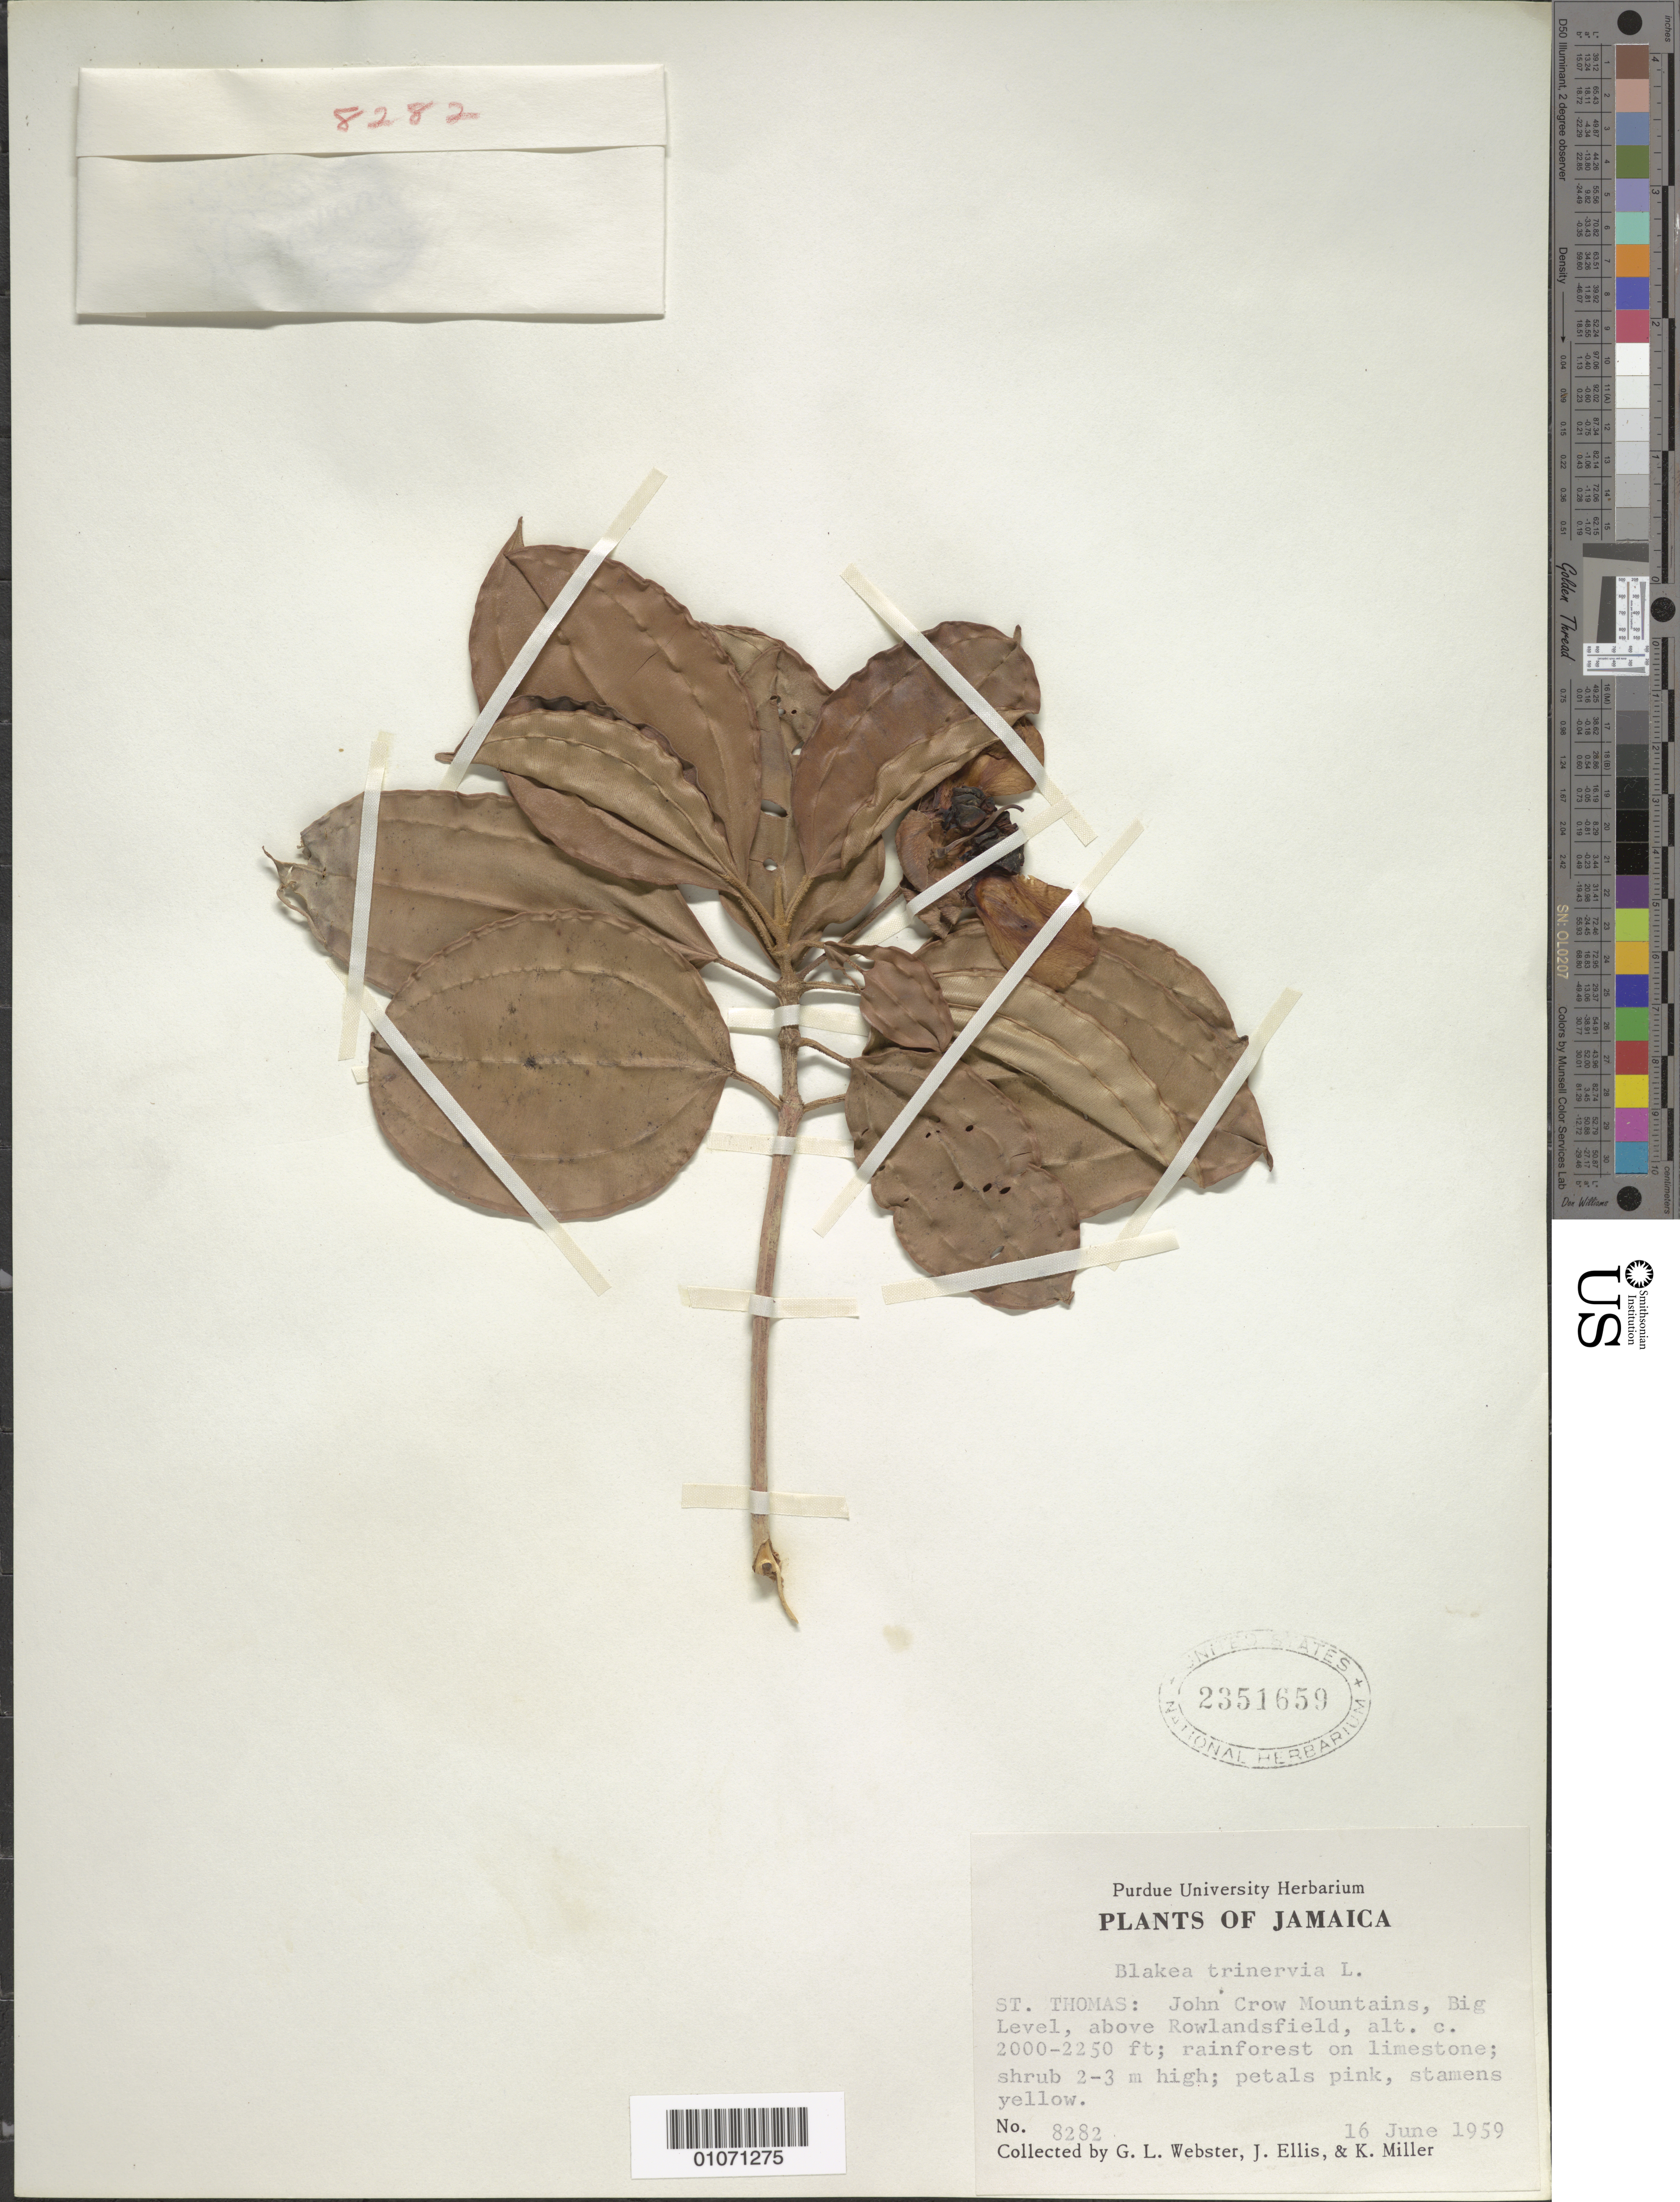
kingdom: Plantae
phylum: Tracheophyta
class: Magnoliopsida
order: Myrtales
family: Melastomataceae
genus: Blakea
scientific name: Blakea trinervia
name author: L.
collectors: G. L. Webster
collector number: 8282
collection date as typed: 16 Jun 1959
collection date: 1959-06-16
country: Jamaica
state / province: Saint Thomas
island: Jamaica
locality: John Crow Mountains, Big Level, above Rowlandsfield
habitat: Rainforest on limestone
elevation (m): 610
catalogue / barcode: US 2351659